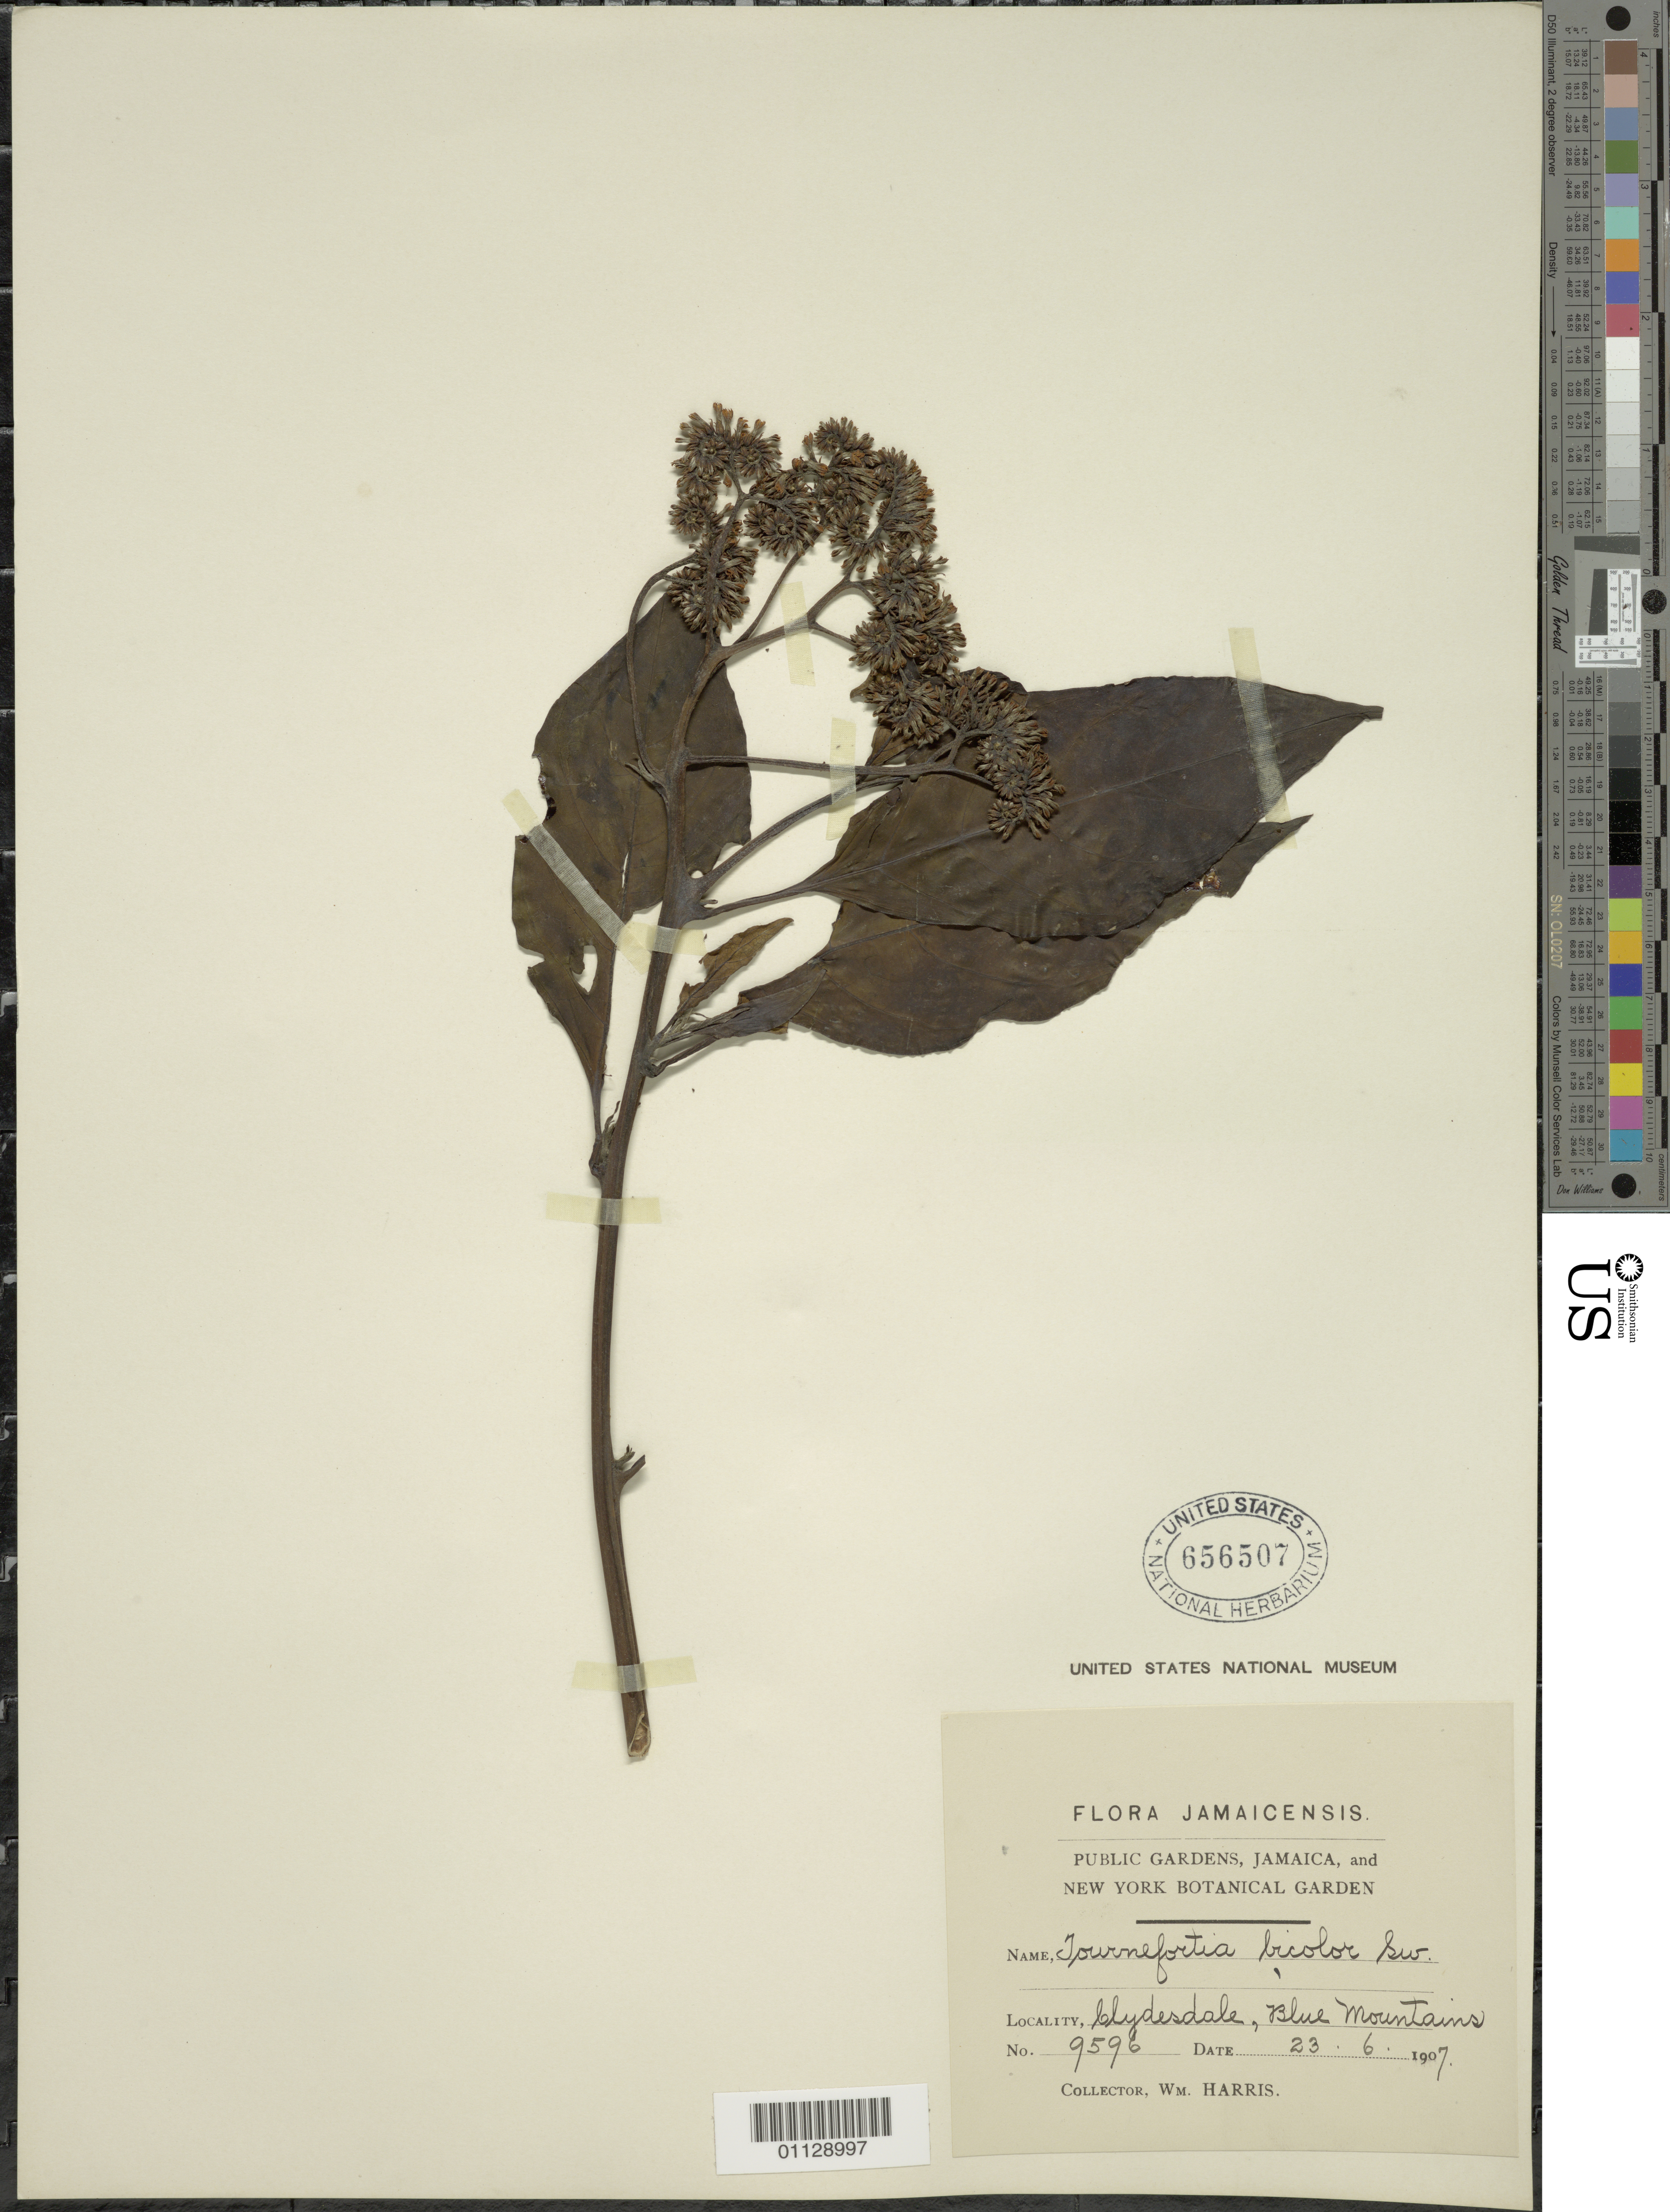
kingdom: Plantae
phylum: Tracheophyta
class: Magnoliopsida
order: Boraginales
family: Heliotropiaceae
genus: Tournefortia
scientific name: Tournefortia bicolor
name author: Sw.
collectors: W. Harris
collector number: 9596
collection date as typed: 23 Jun 1907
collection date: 1907-06-23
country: Jamaica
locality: Blydesdale, Blue Mountain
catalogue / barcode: US 656507